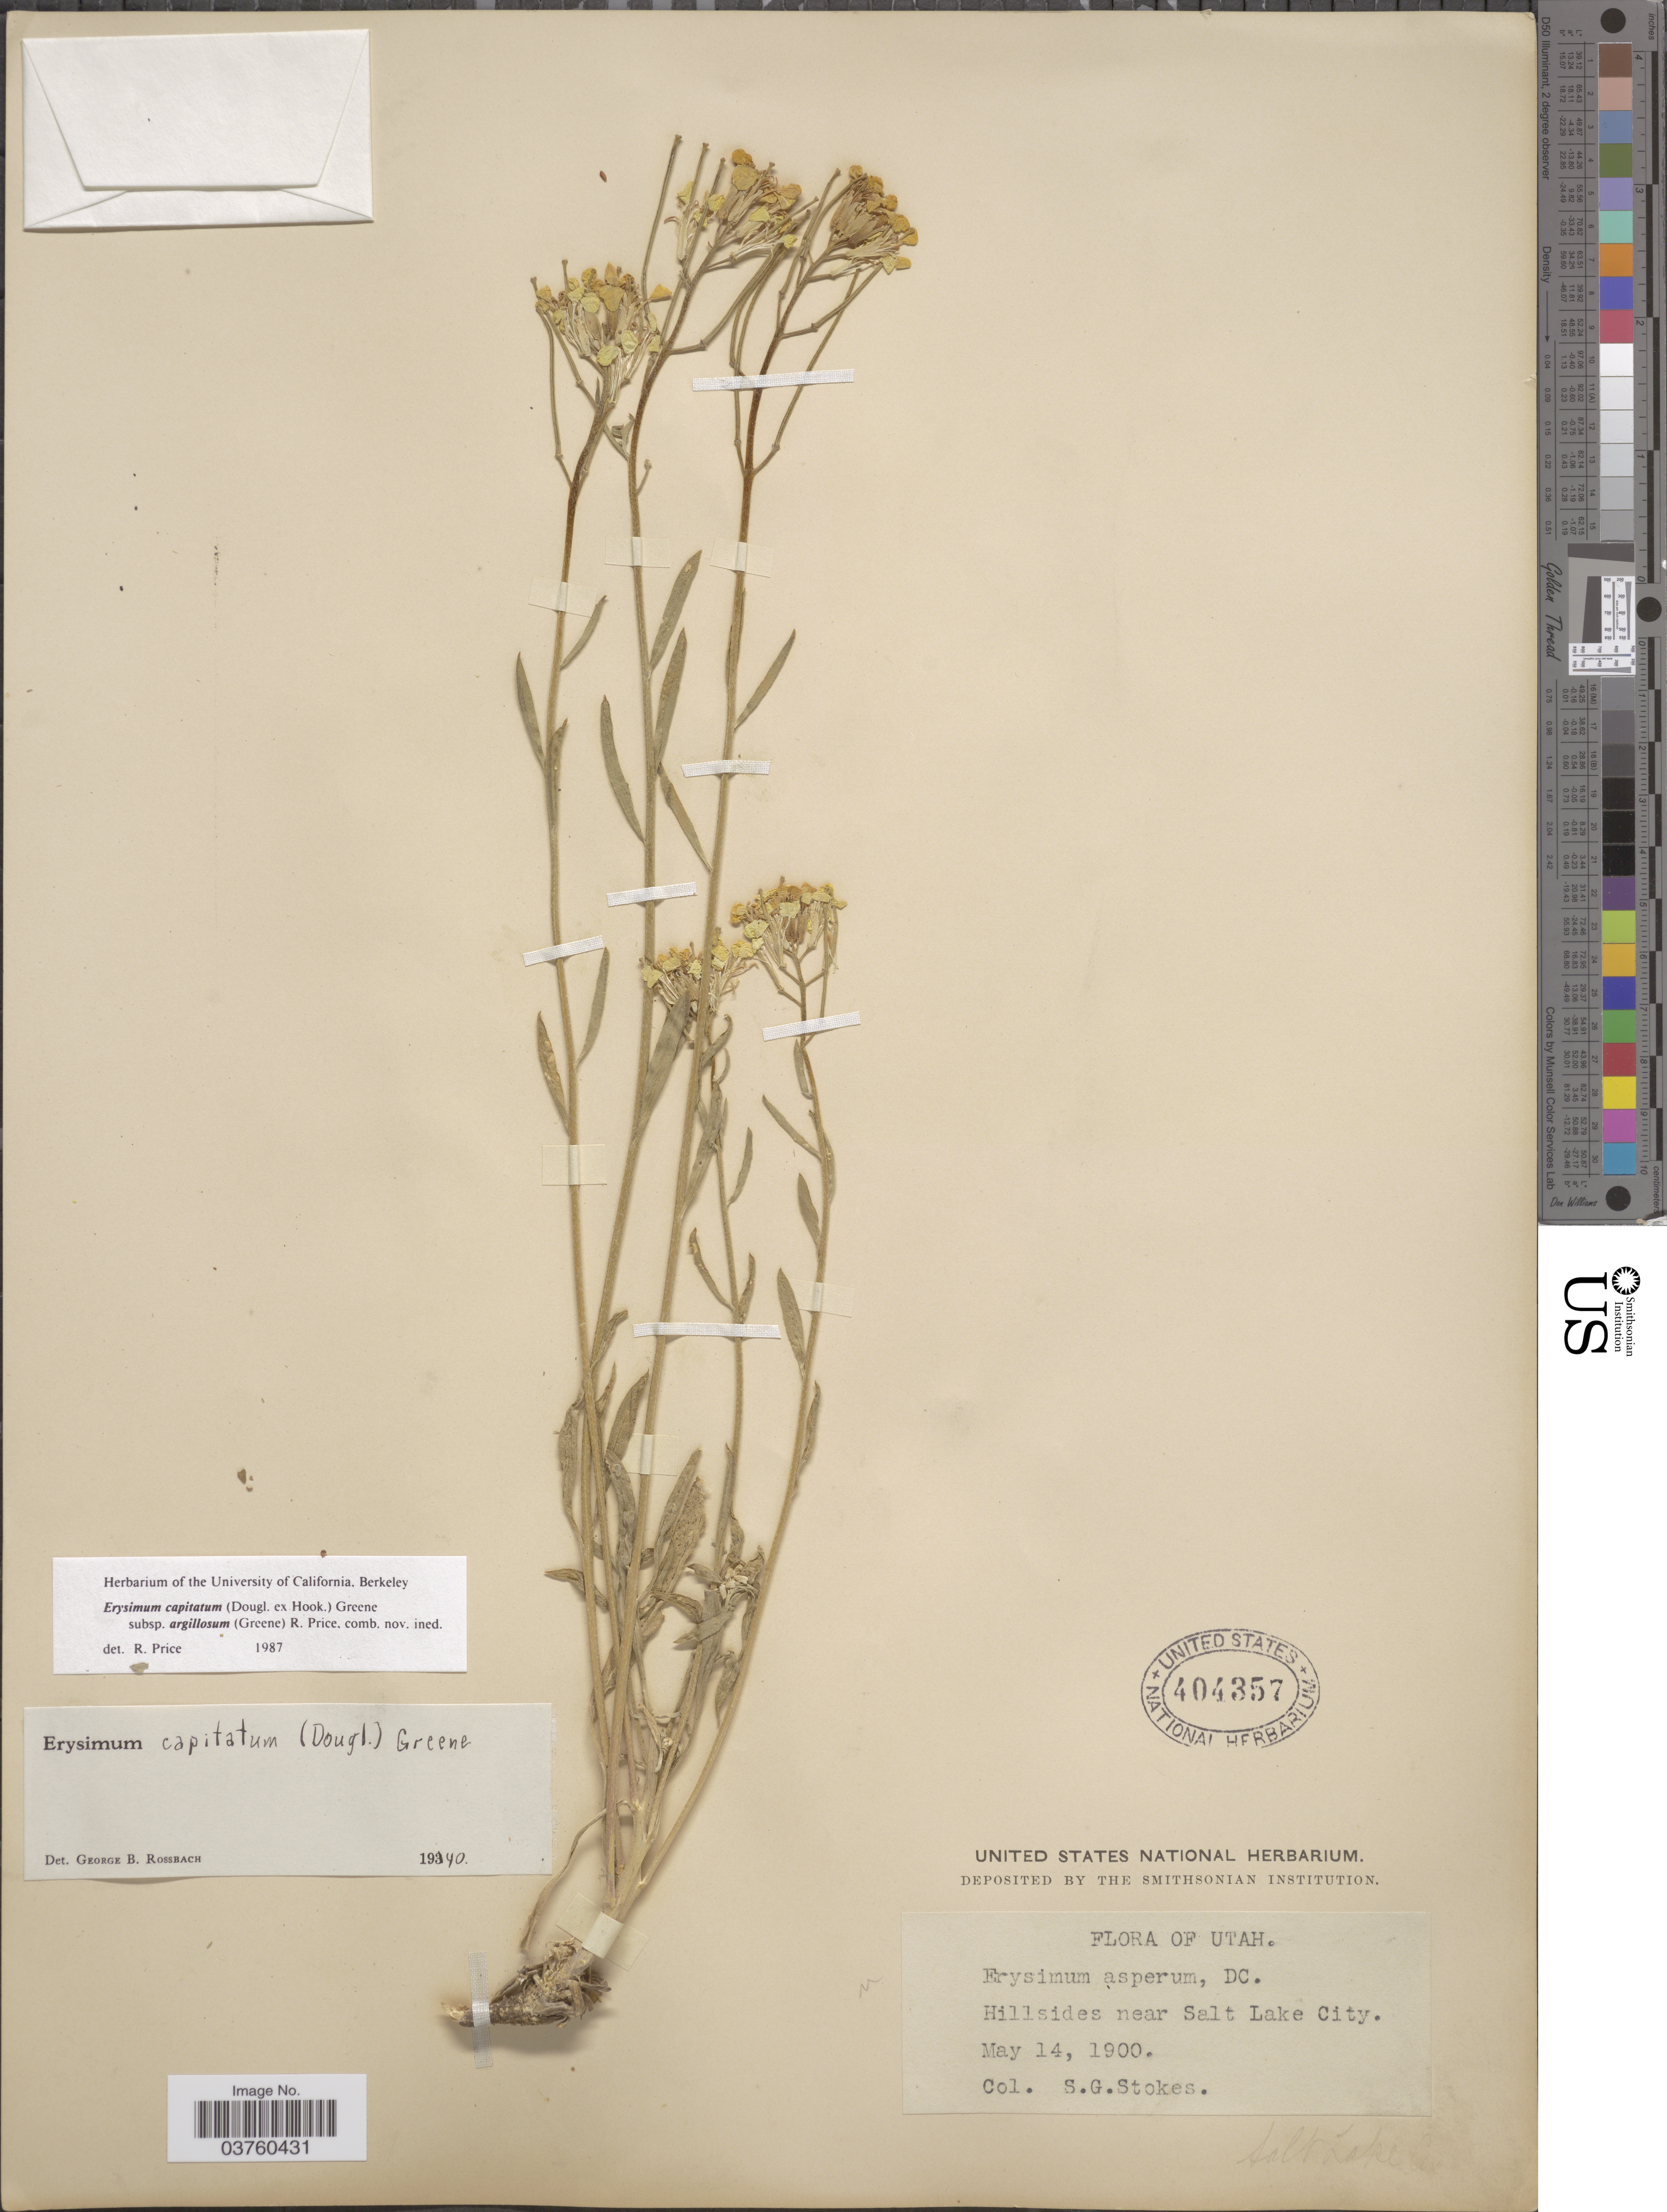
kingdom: Plantae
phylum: Tracheophyta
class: Magnoliopsida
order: Brassicales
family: Brassicaceae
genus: Erysimum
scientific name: Erysimum capitatum subsp. argillosum (Greene) R.A. Price comb. nov. ined.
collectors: S. G. Stokes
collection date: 1900-05-14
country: United States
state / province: Utah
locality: Hillsides near Salt Lake City. Salt Lake Co.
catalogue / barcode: US 404357